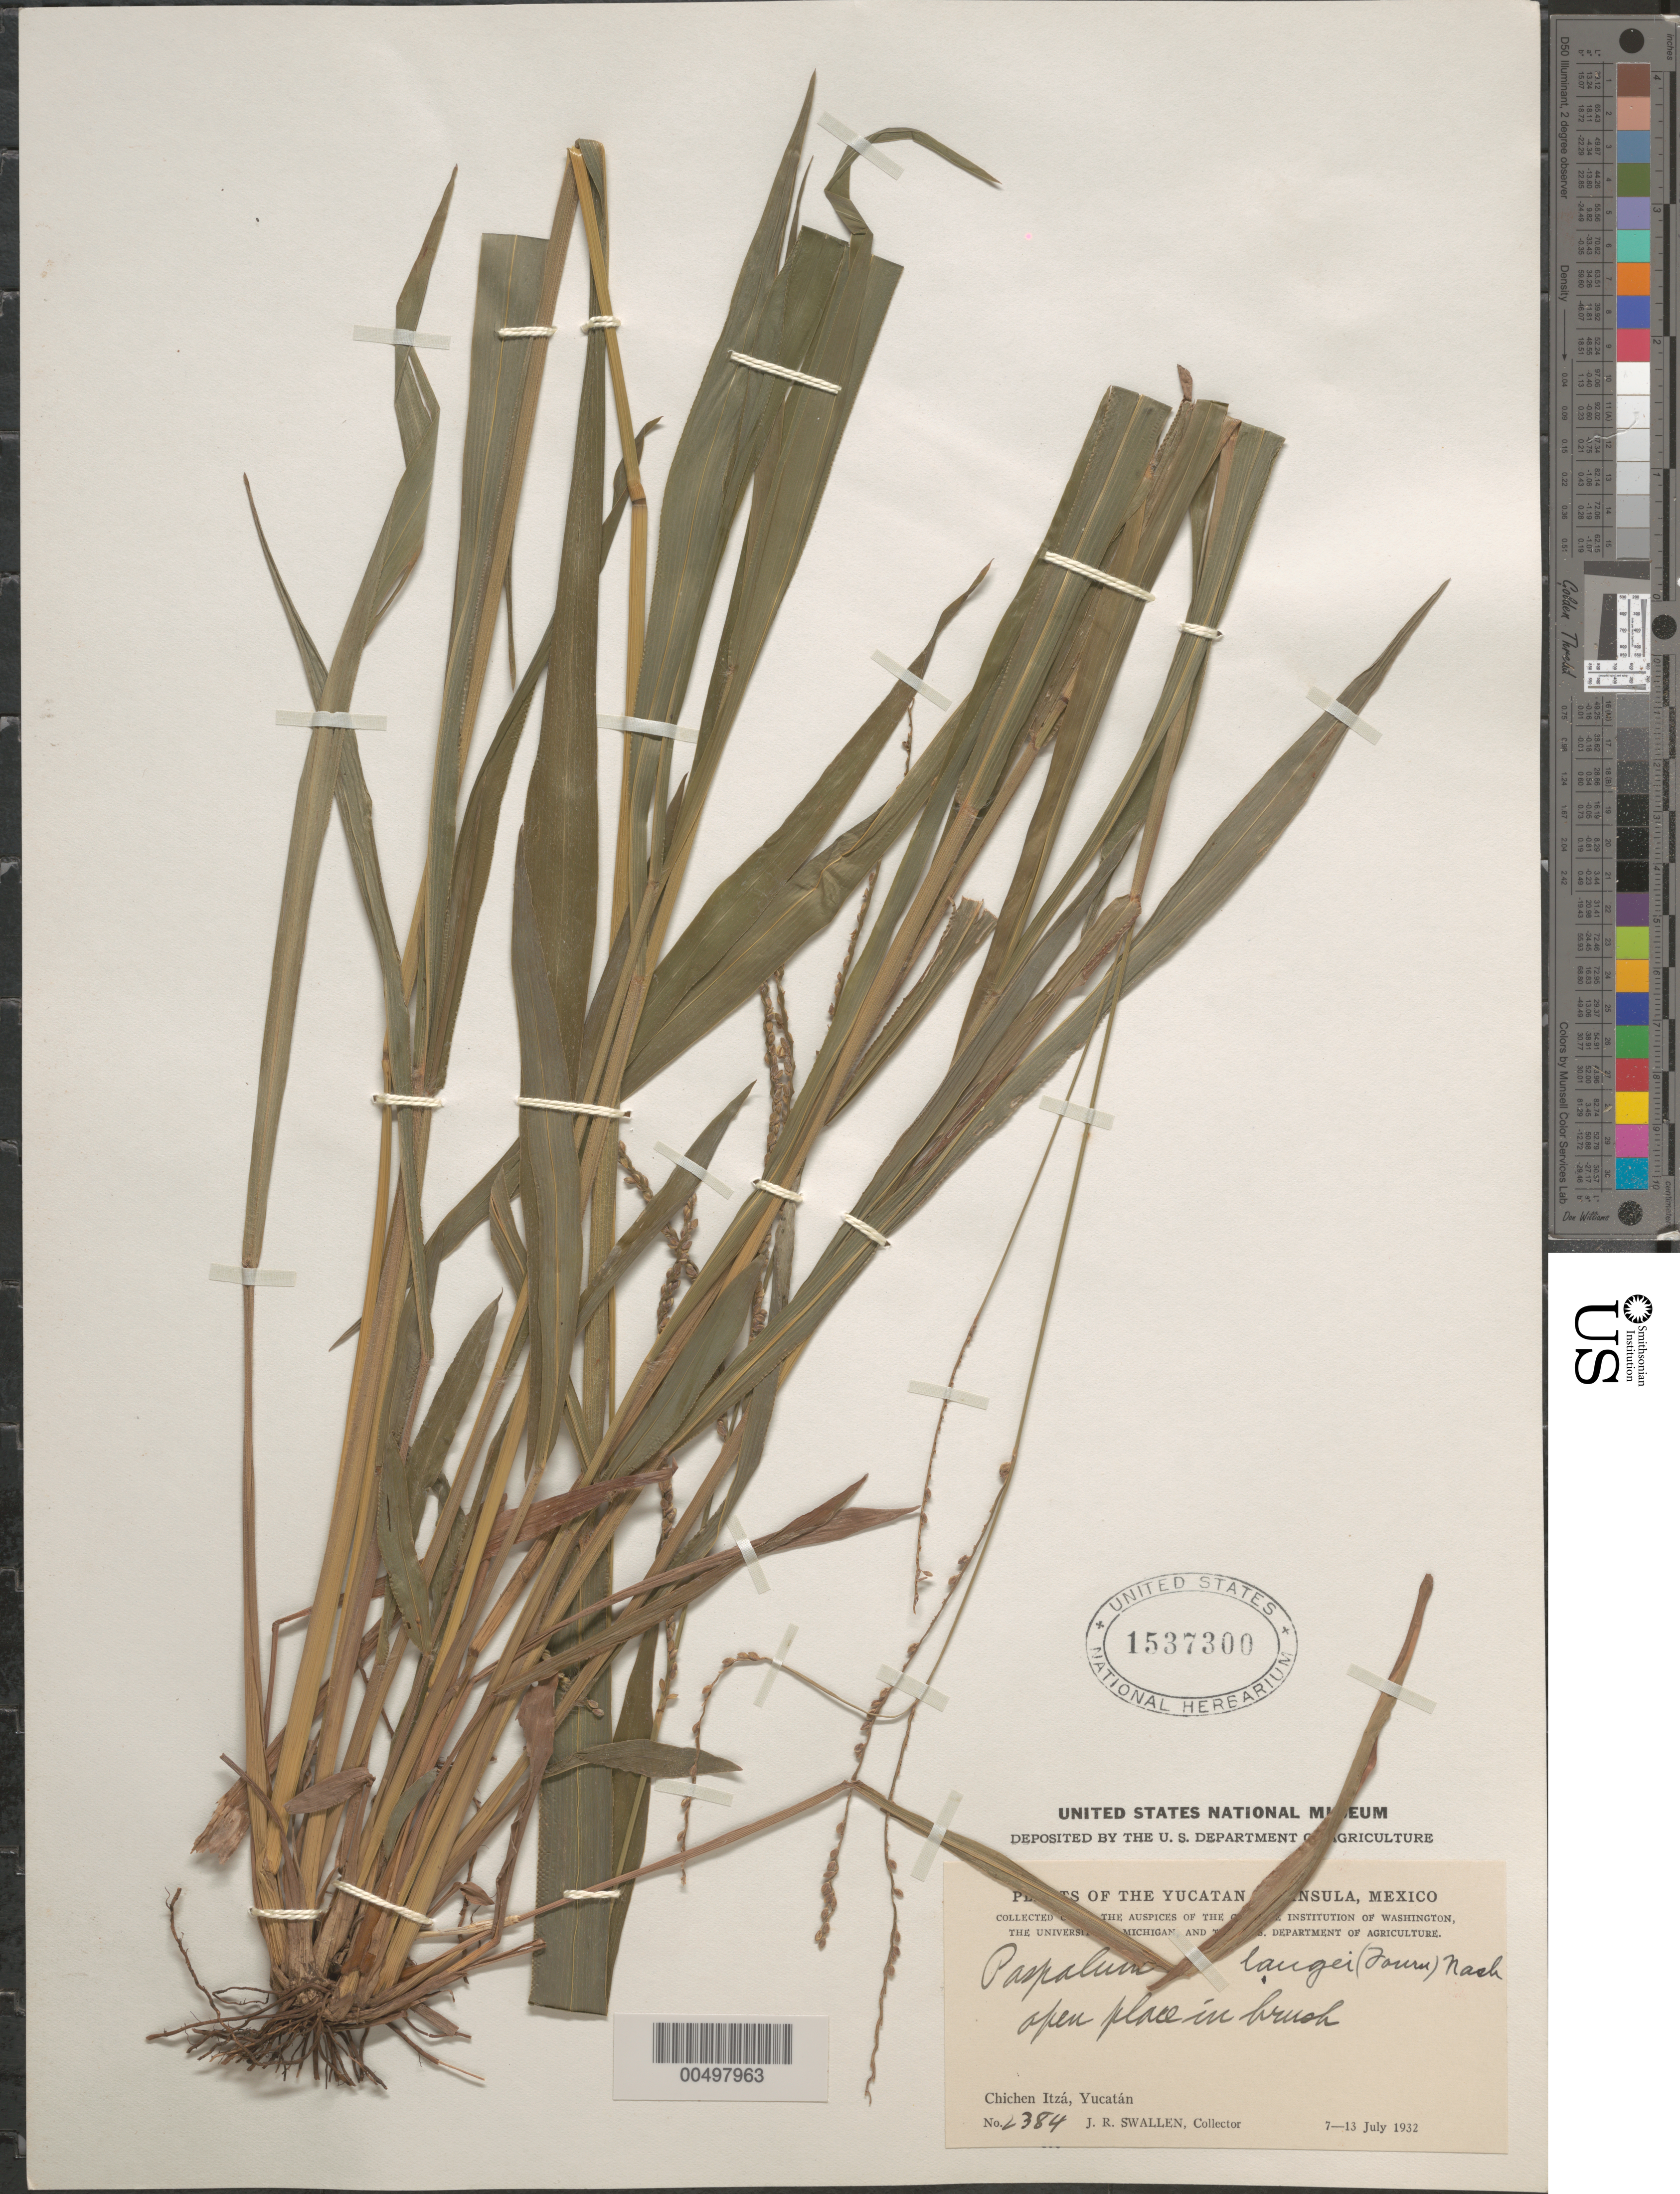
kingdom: Plantae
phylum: Tracheophyta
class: Liliopsida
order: Poales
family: Poaceae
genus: Paspalum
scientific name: Paspalum langei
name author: (E. Fourn.) Nash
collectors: J. R. Swallen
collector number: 2384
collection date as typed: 7 Jul 1932 to 13 Jul 1932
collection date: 1932-07-07/1932-07-13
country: Mexico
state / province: Yucatan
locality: Yucatan Peninsula, Chichen Itz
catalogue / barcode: US 1537300